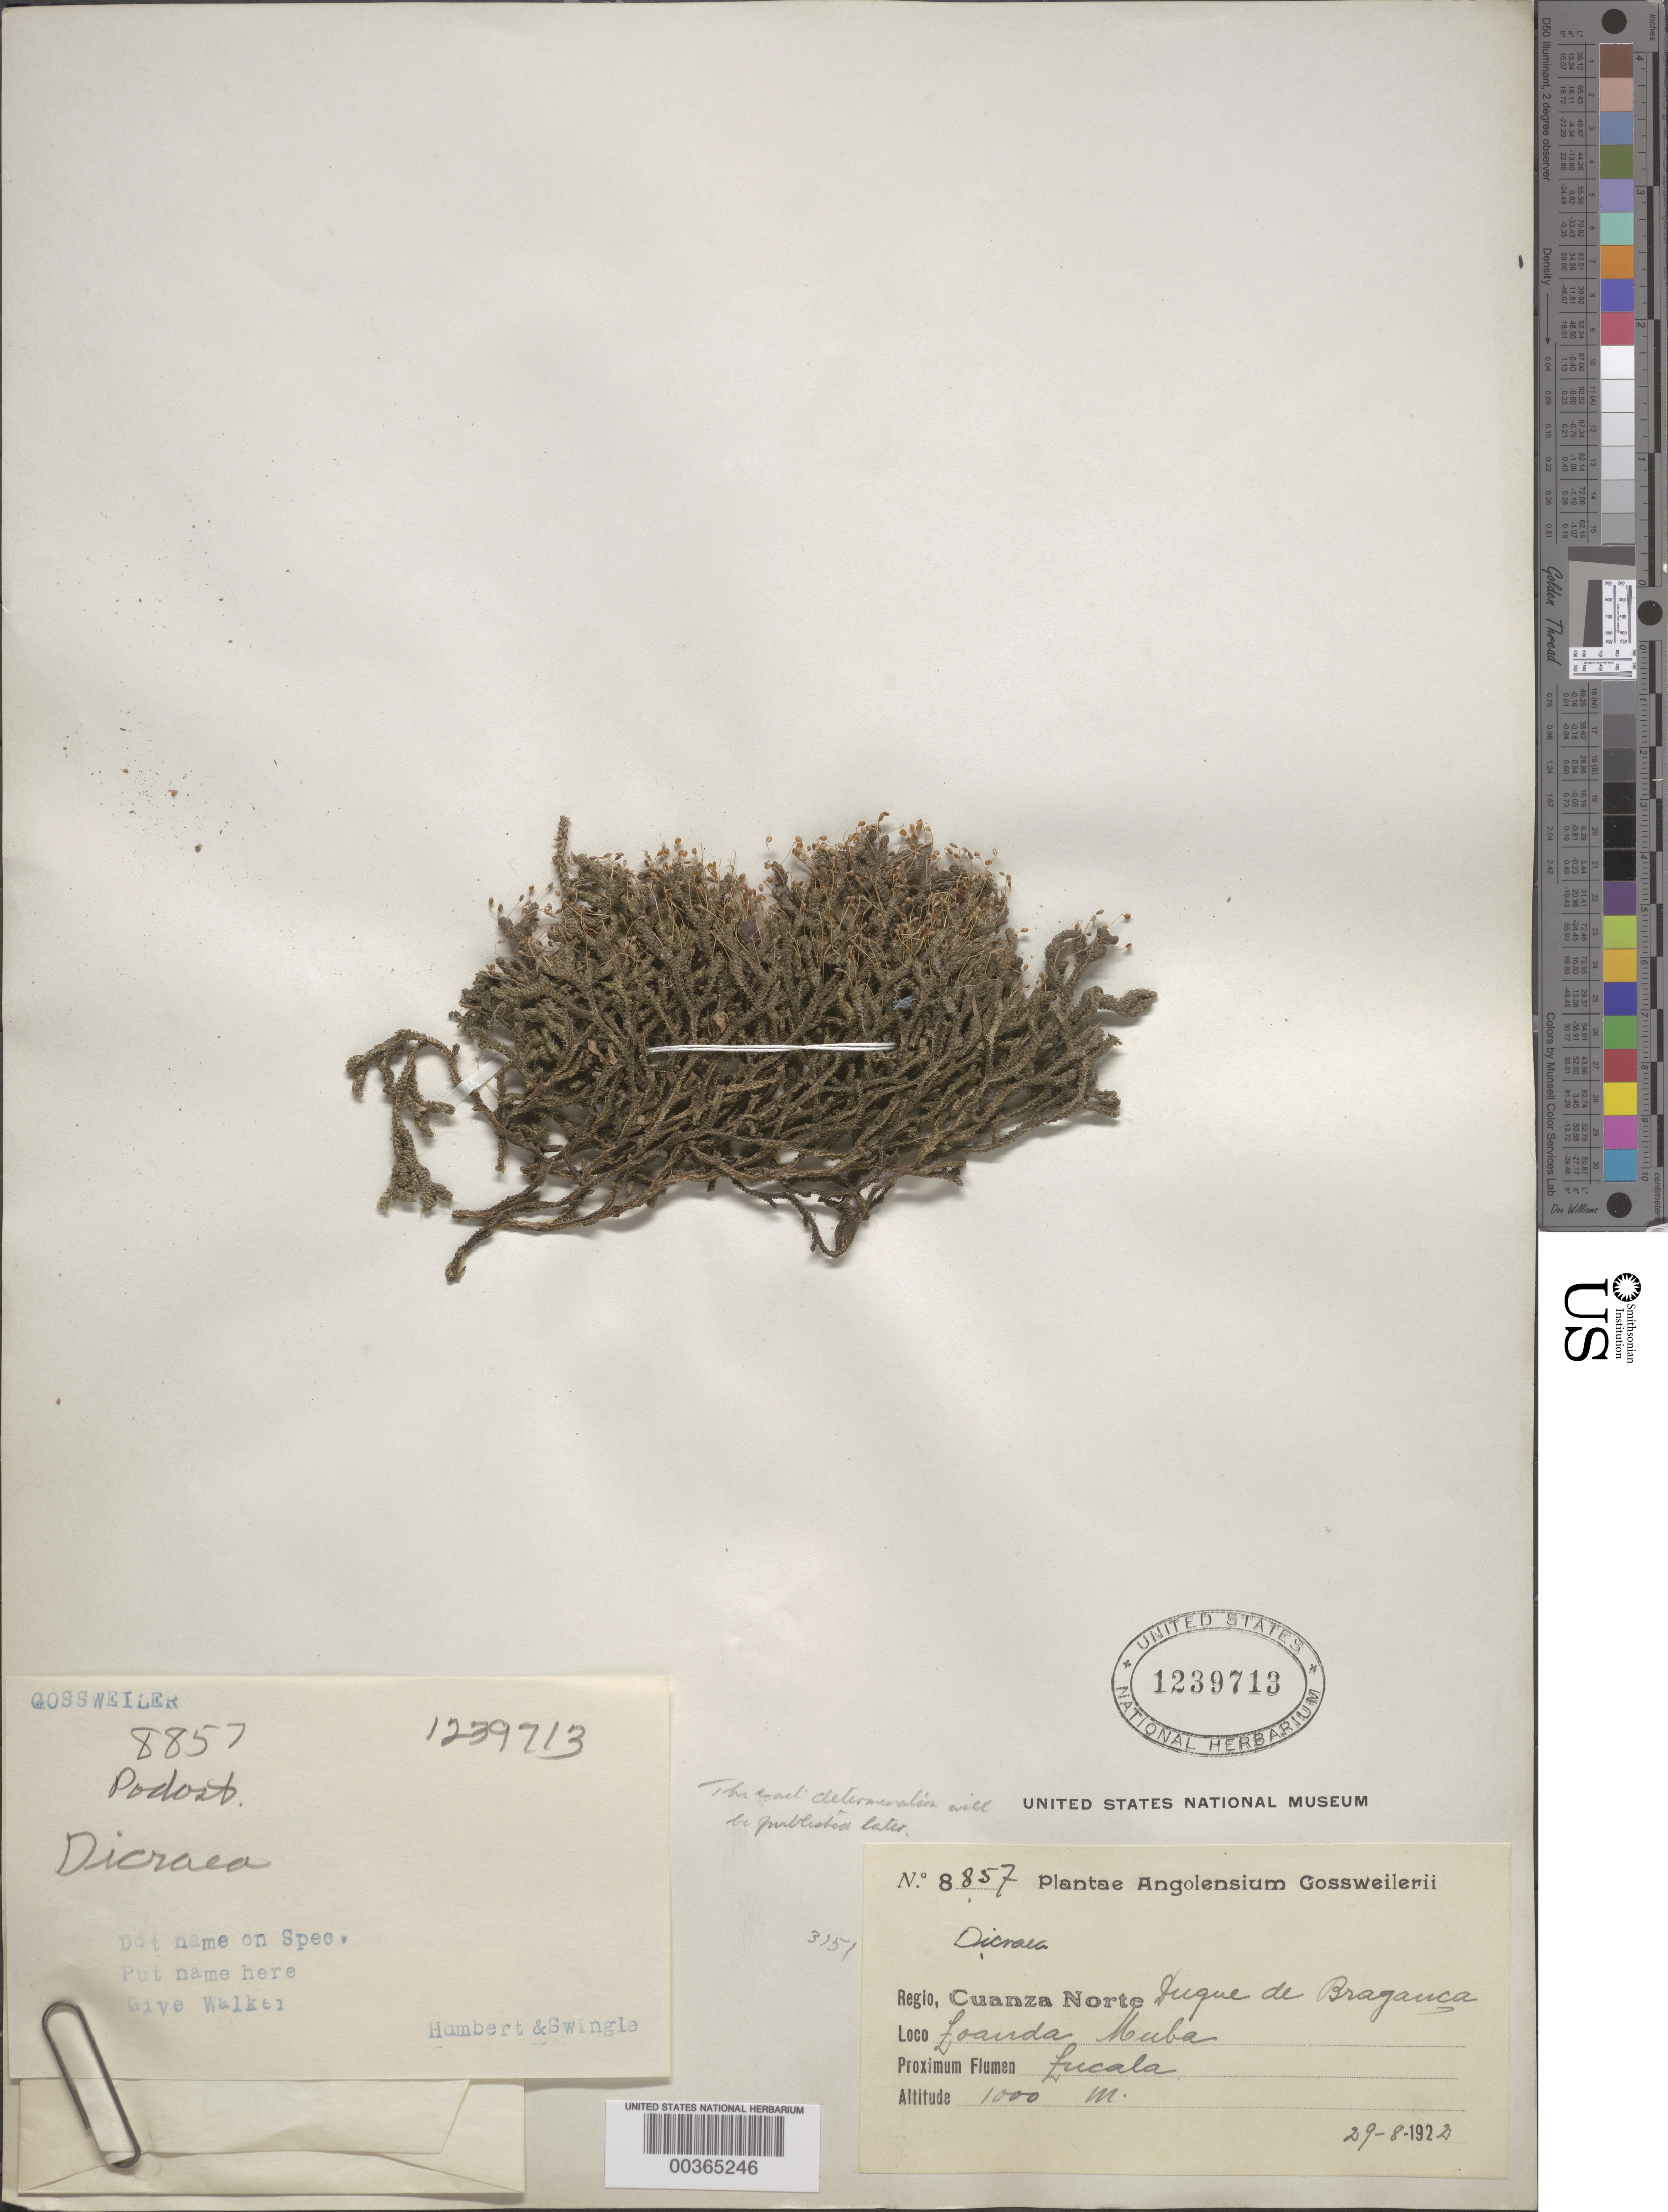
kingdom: Plantae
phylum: Tracheophyta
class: Magnoliopsida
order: Malpighiales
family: Podostemaceae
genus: Inversodicraea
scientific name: Inversodicraea fluitans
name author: H.E. Hess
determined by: Cheek, M., (K), Royal Botanic Garden (Kew)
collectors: J. Gossweiler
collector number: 8857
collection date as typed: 29 Aug 1928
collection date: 1928-08-29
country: Angola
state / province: Cuanza Norte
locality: Loanda muba, proximum flumen Lucala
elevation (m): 1000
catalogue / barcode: US 1239713